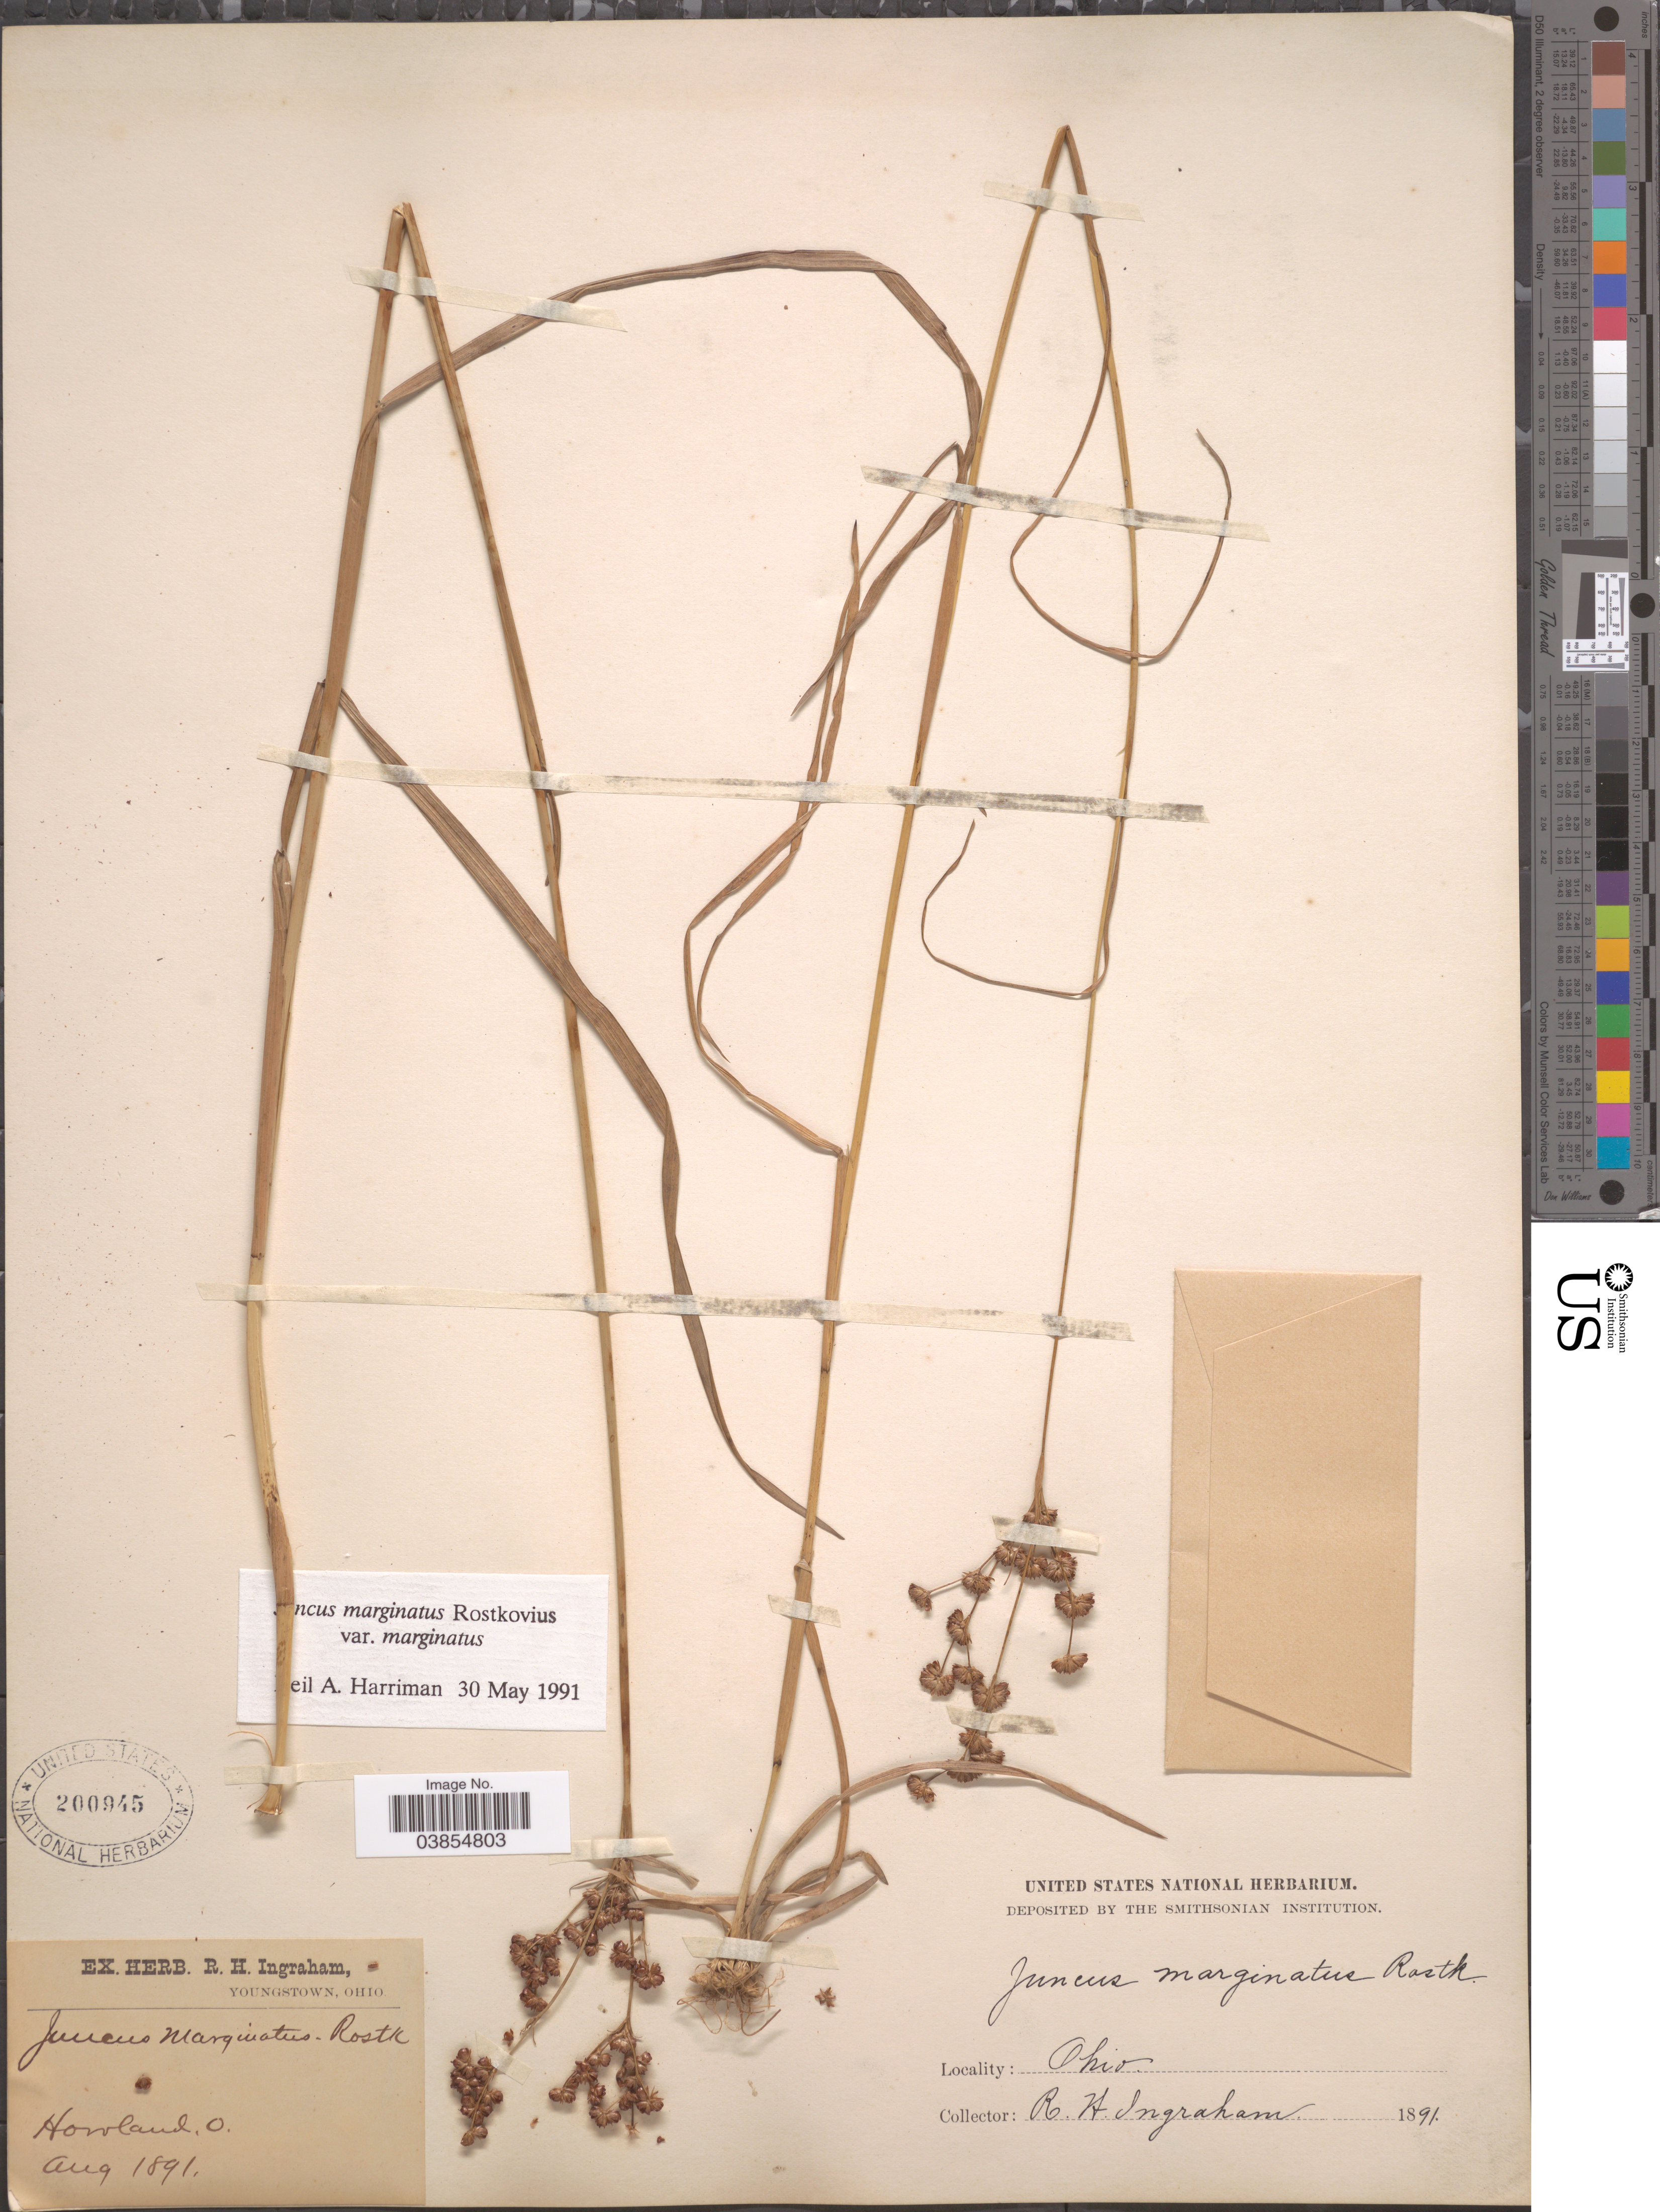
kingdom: Plantae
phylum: Tracheophyta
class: Liliopsida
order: Poales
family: Juncaceae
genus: Juncus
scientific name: Juncus marginatus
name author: Rostk.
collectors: R. Ingraham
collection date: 1891-08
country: United States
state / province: Ohio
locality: Howland.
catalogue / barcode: US 200945